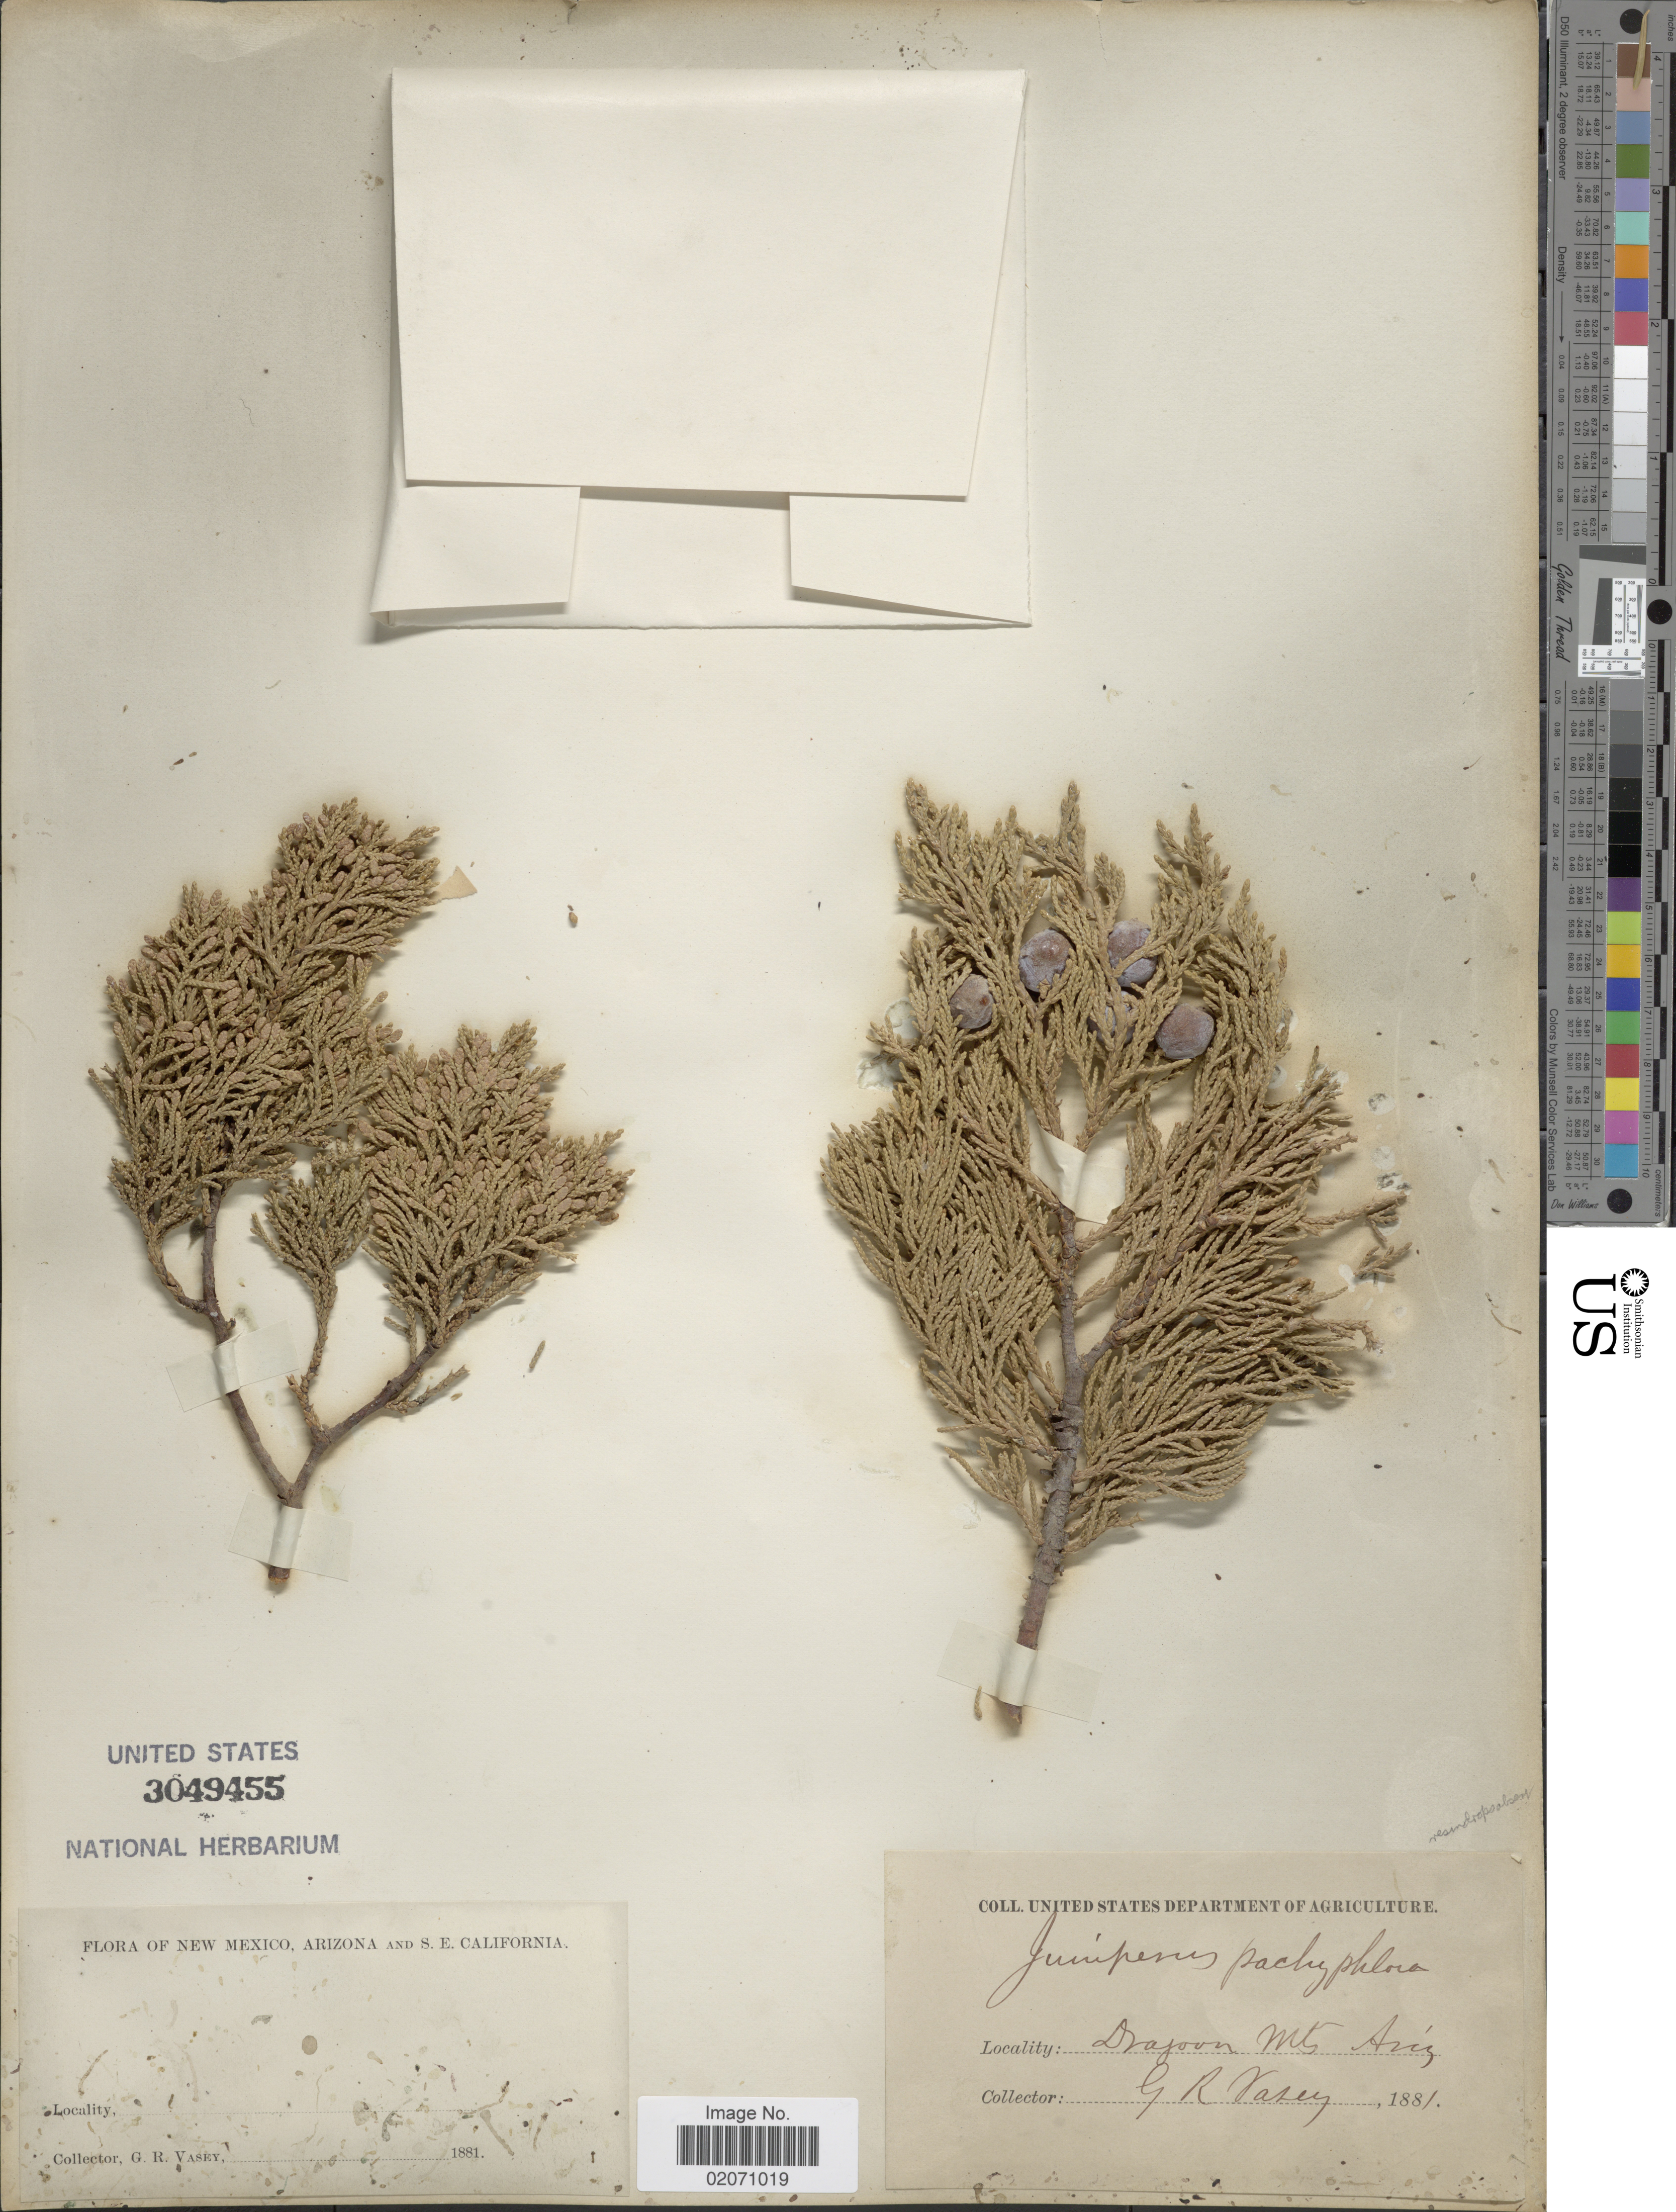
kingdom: Plantae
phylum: Tracheophyta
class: Pinopsida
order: Pinales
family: Cupressaceae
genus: Juniperus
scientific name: Juniperus deppeana var. pachyphlaea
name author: (Torr.) Martínez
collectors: G. R. Vasey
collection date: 1881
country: United States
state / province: Arizona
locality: Dragoon Mts.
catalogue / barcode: US 3049455